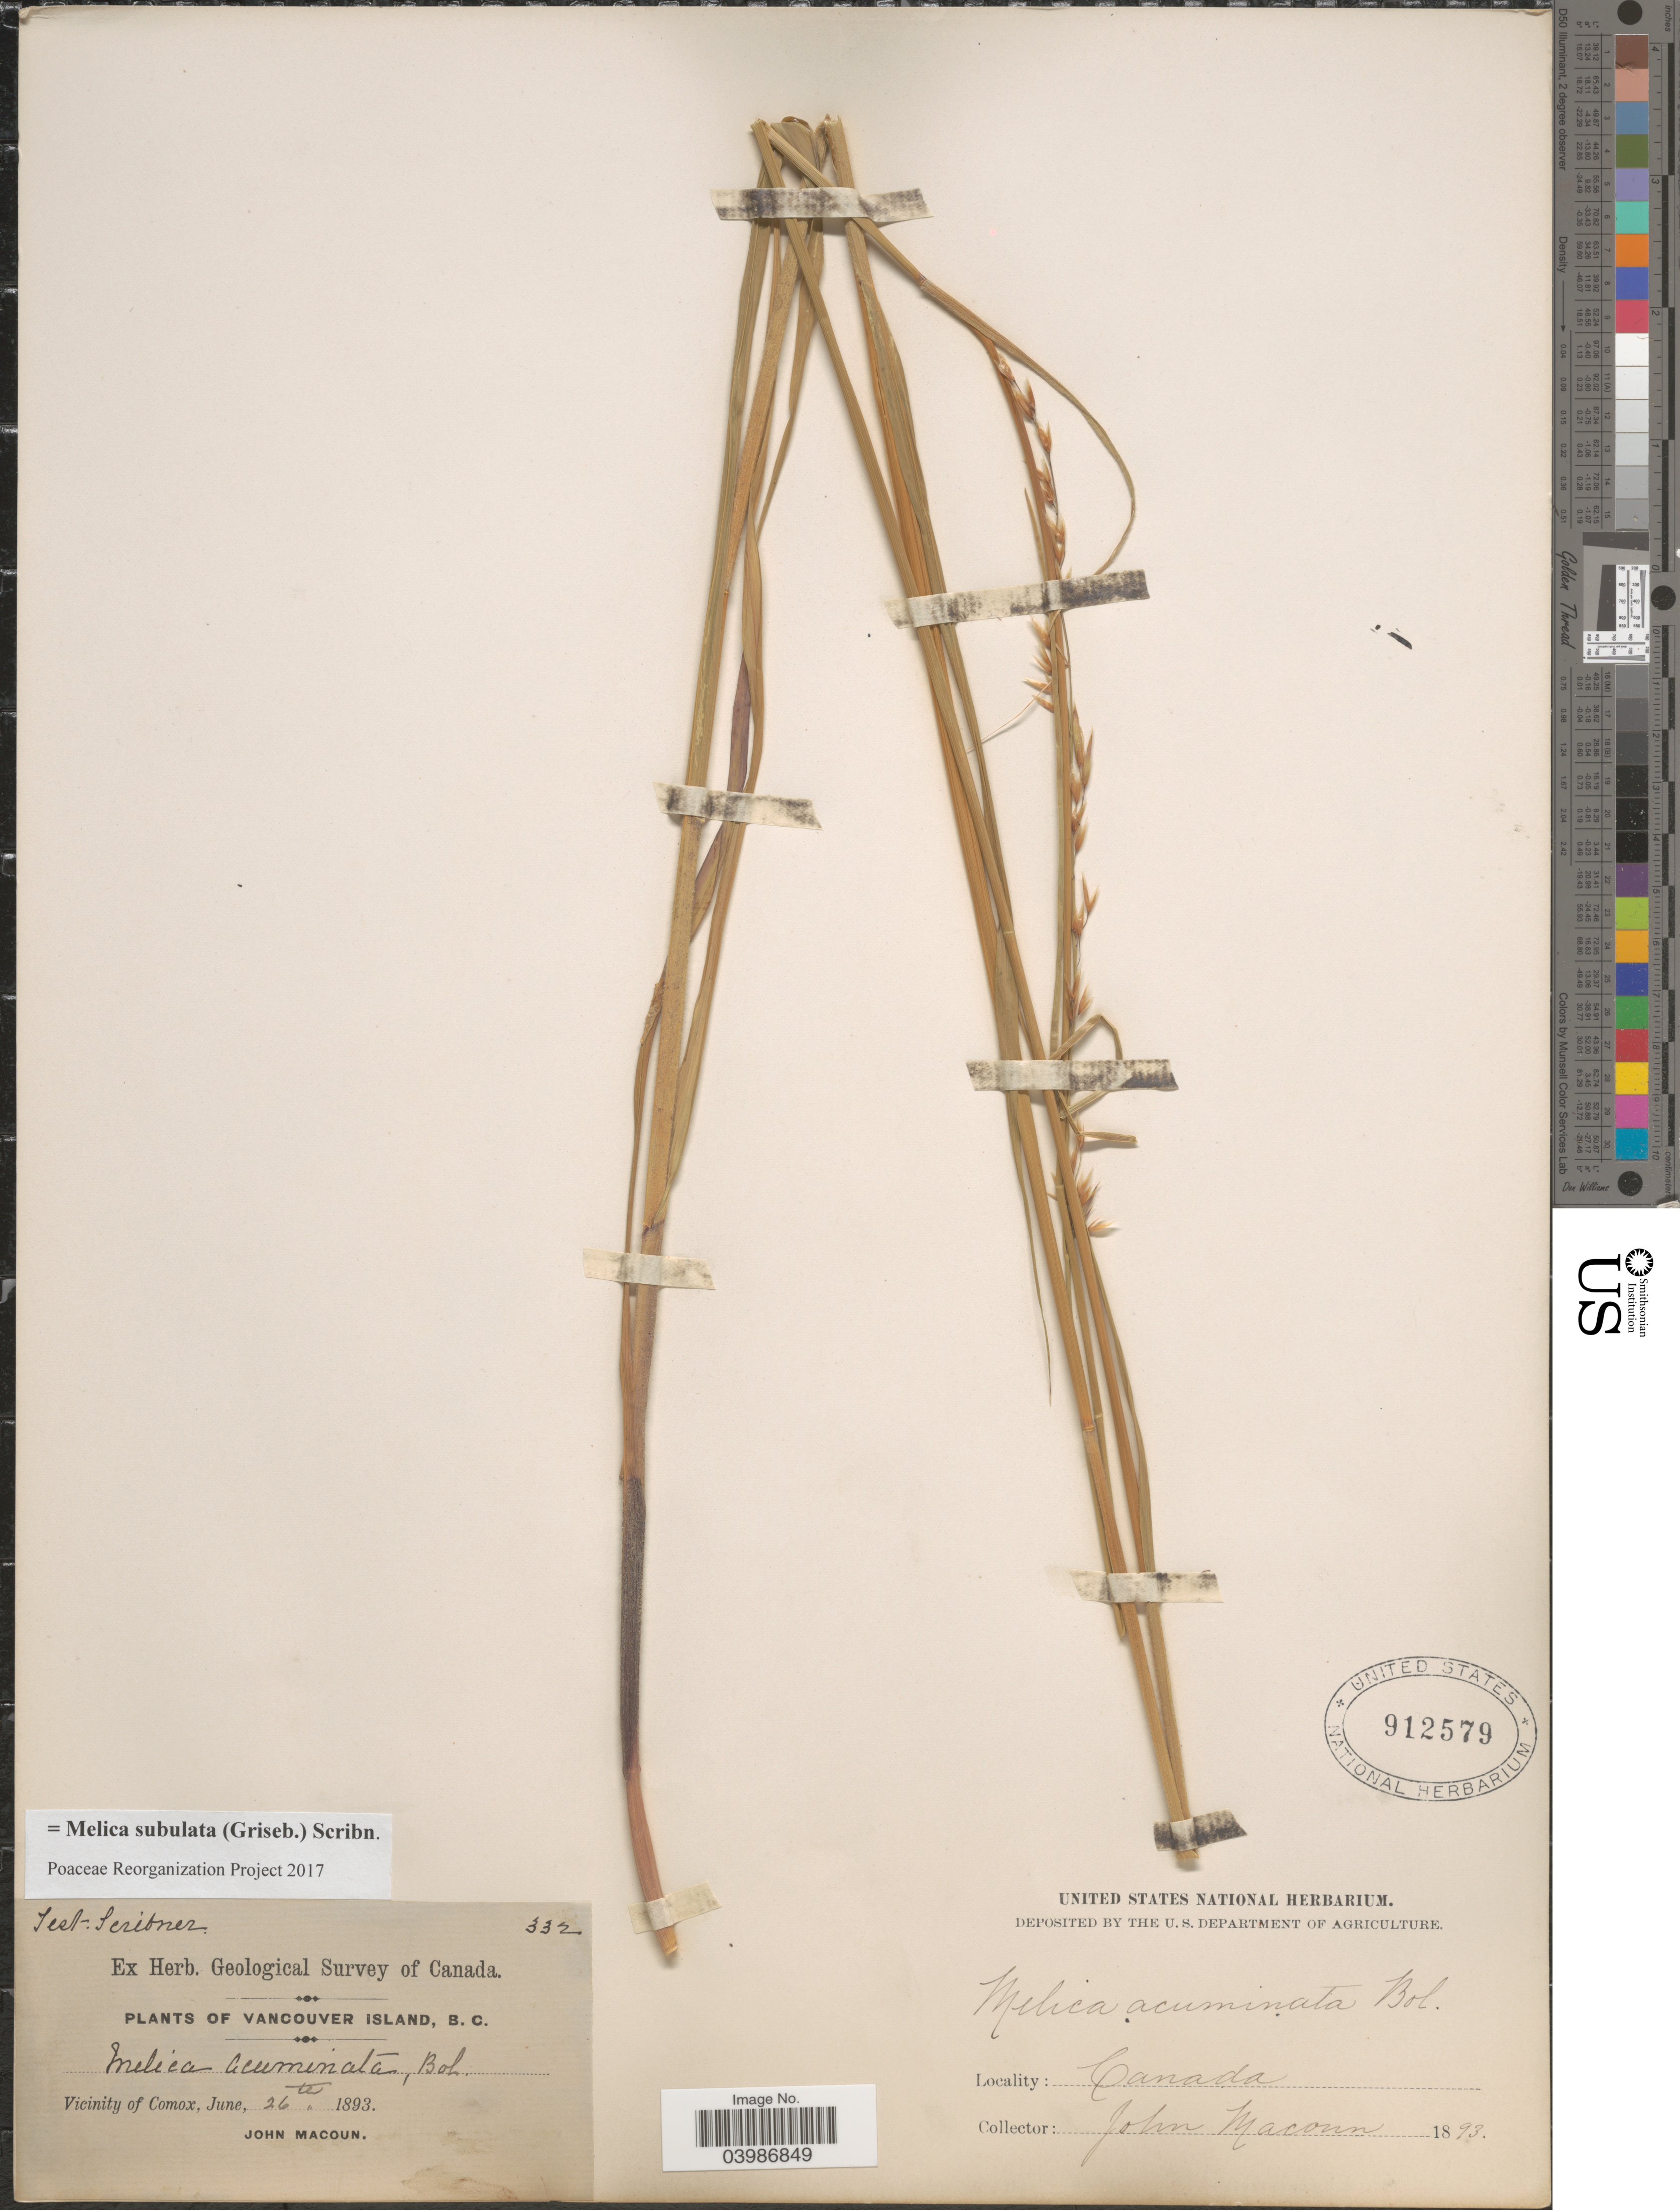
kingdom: Plantae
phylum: Tracheophyta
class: Liliopsida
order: Poales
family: Poaceae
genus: Melica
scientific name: Melica subulata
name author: (Griseb.) Scribn.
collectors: J. Macoun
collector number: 332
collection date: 1893-06-26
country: Canada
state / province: British Columbia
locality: Vancouver Island. Vicinity of Comox.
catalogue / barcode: US 912579